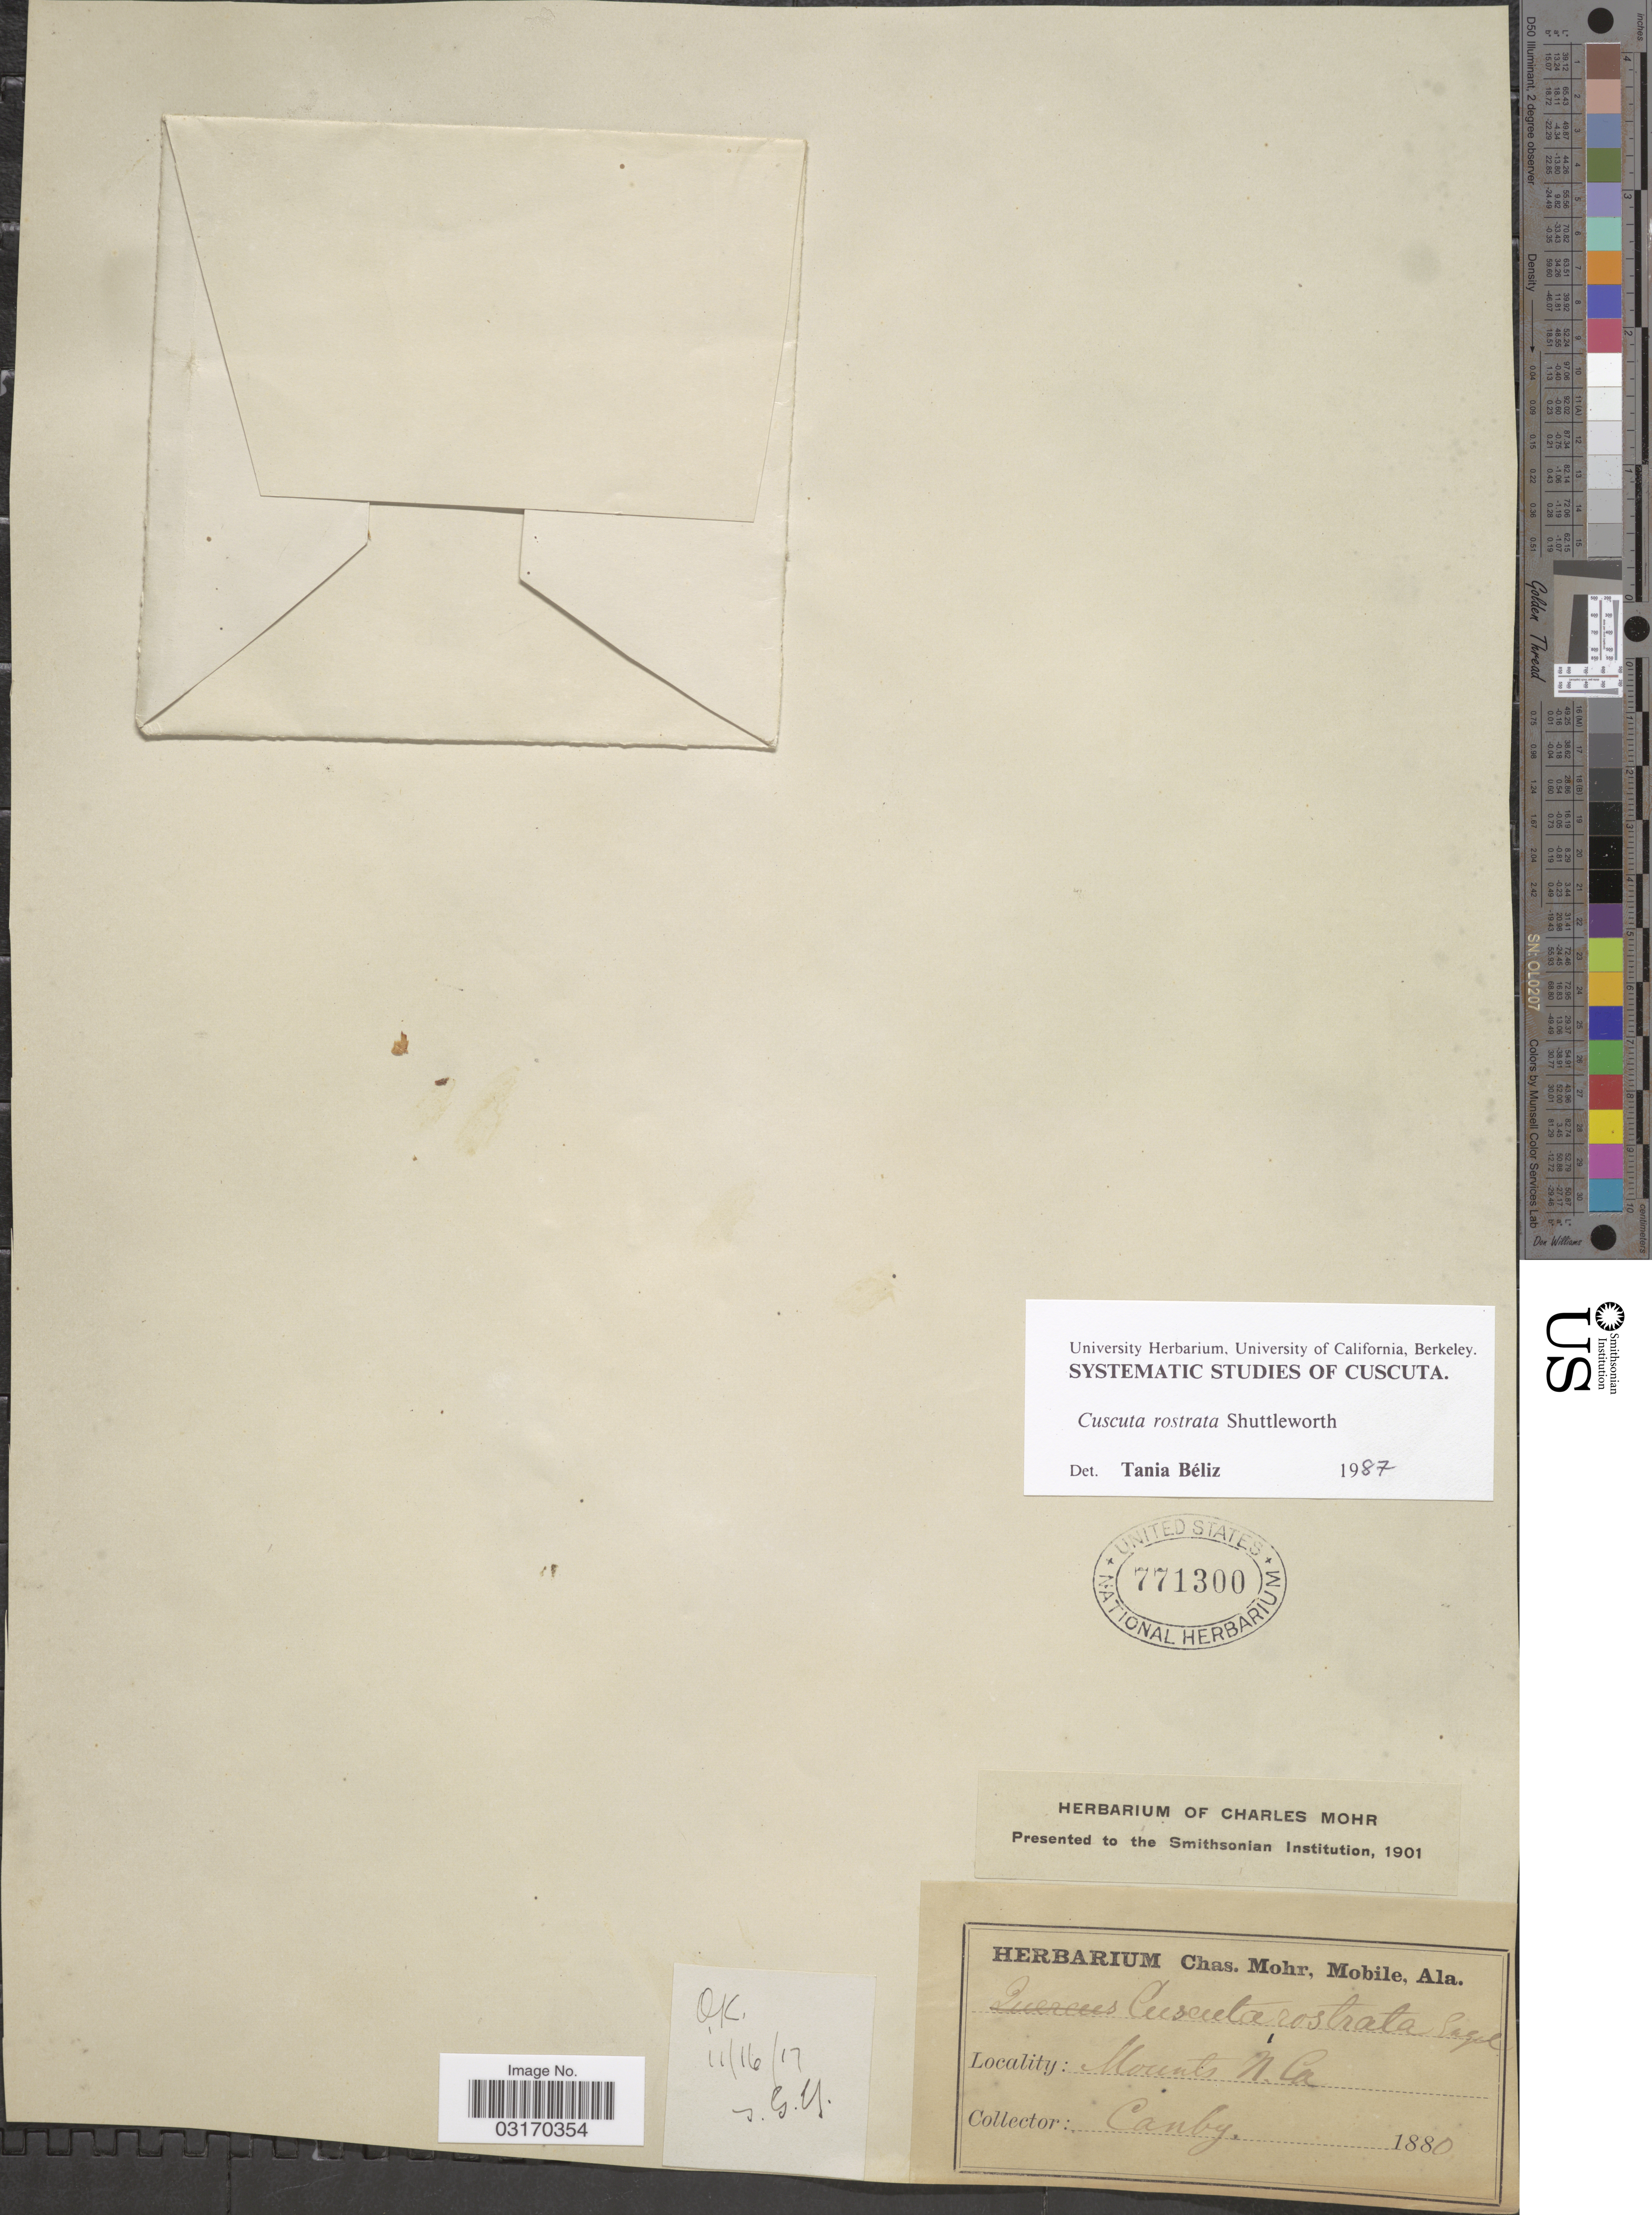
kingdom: Plantae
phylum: Tracheophyta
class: Magnoliopsida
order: Solanales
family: Convolvulaceae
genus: Cuscuta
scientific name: Cuscuta rostrata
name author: Shuttlew. ex Engelm. & A. Gray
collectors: Canby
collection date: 1880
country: United States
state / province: North Carolina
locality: Mounts N.Ca.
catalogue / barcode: US 771300